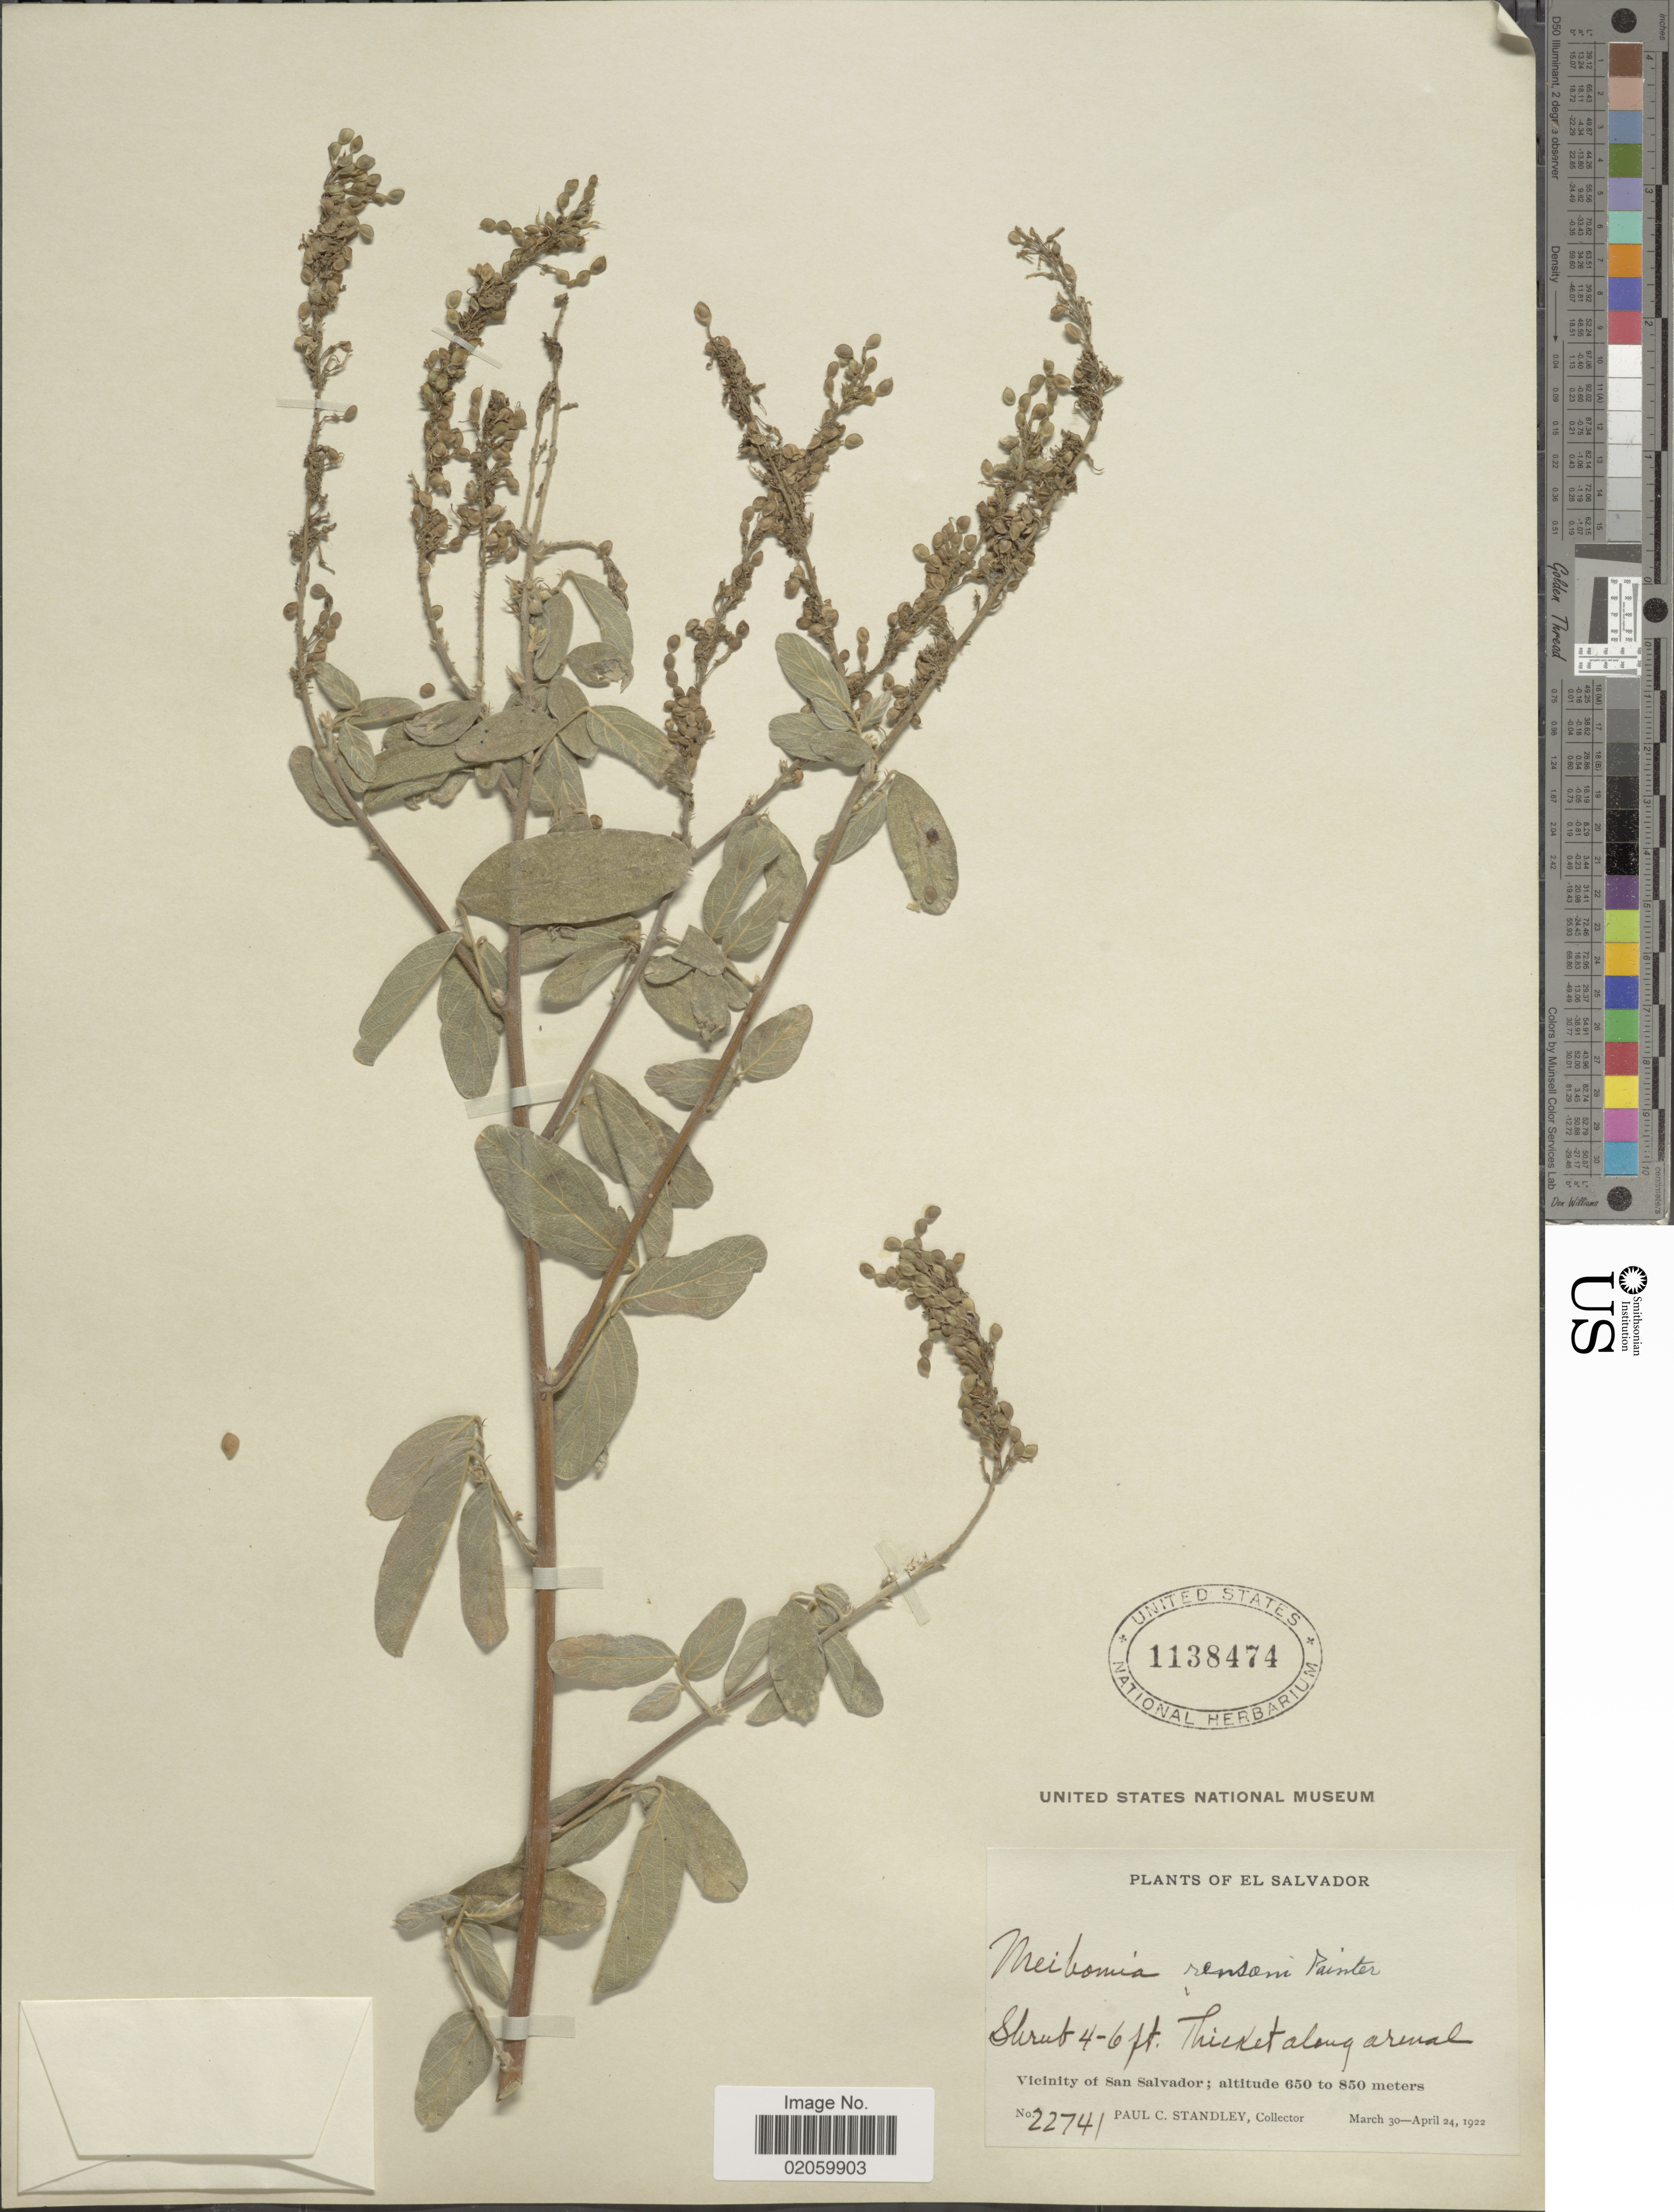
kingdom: Plantae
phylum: Tracheophyta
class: Magnoliopsida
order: Fabales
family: Fabaceae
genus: Desmodium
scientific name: Desmodium nicaraguense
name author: Oerst.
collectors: P. C. Standley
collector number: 22741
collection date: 1922-03-30/1922-04-24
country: El Salvador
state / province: San Salvador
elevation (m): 650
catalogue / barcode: US 1138474